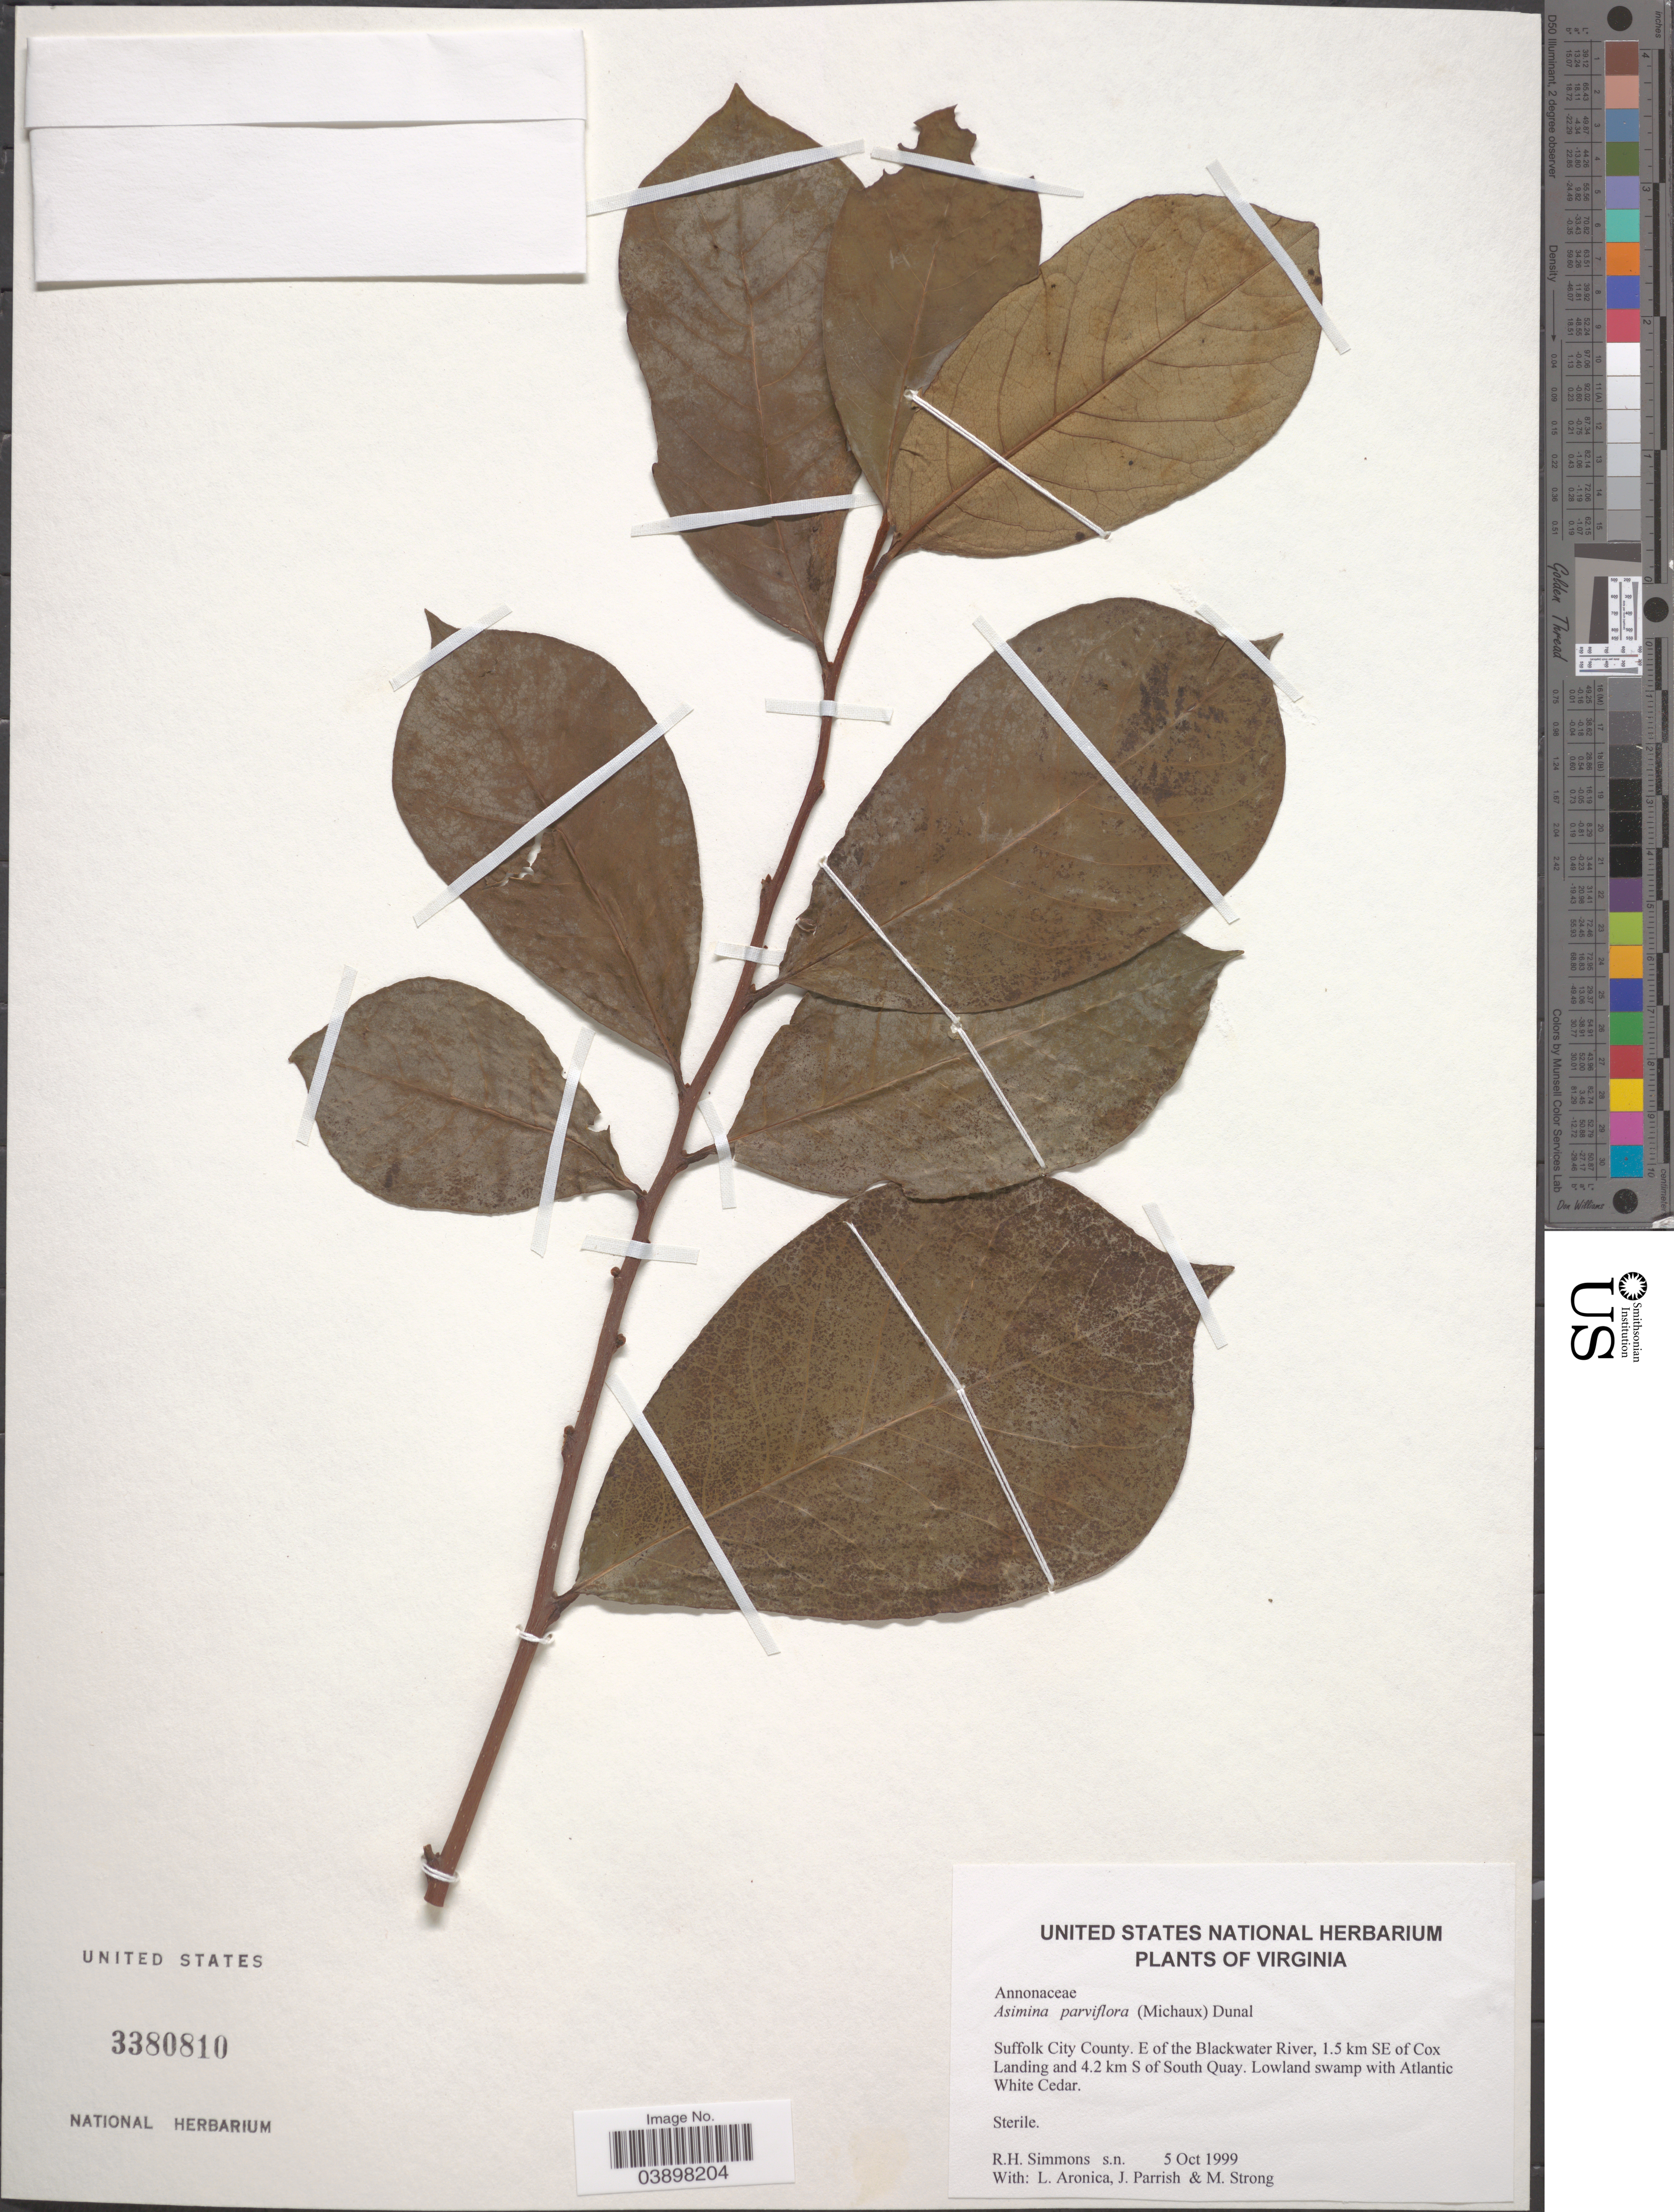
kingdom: Plantae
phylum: Tracheophyta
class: Magnoliopsida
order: Magnoliales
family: Annonaceae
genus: Asimina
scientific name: Asimina parviflora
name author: (Michx.) Dunal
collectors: L. Aronica, J. Parrish & M. Strong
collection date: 1999-10-05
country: United States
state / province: Virginia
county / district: City of Suffolk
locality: Suffolk City County. E of the Blackwater River, 1.5 km SE of Cox Landing and 4.2 km S of South Quay.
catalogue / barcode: US 3380810